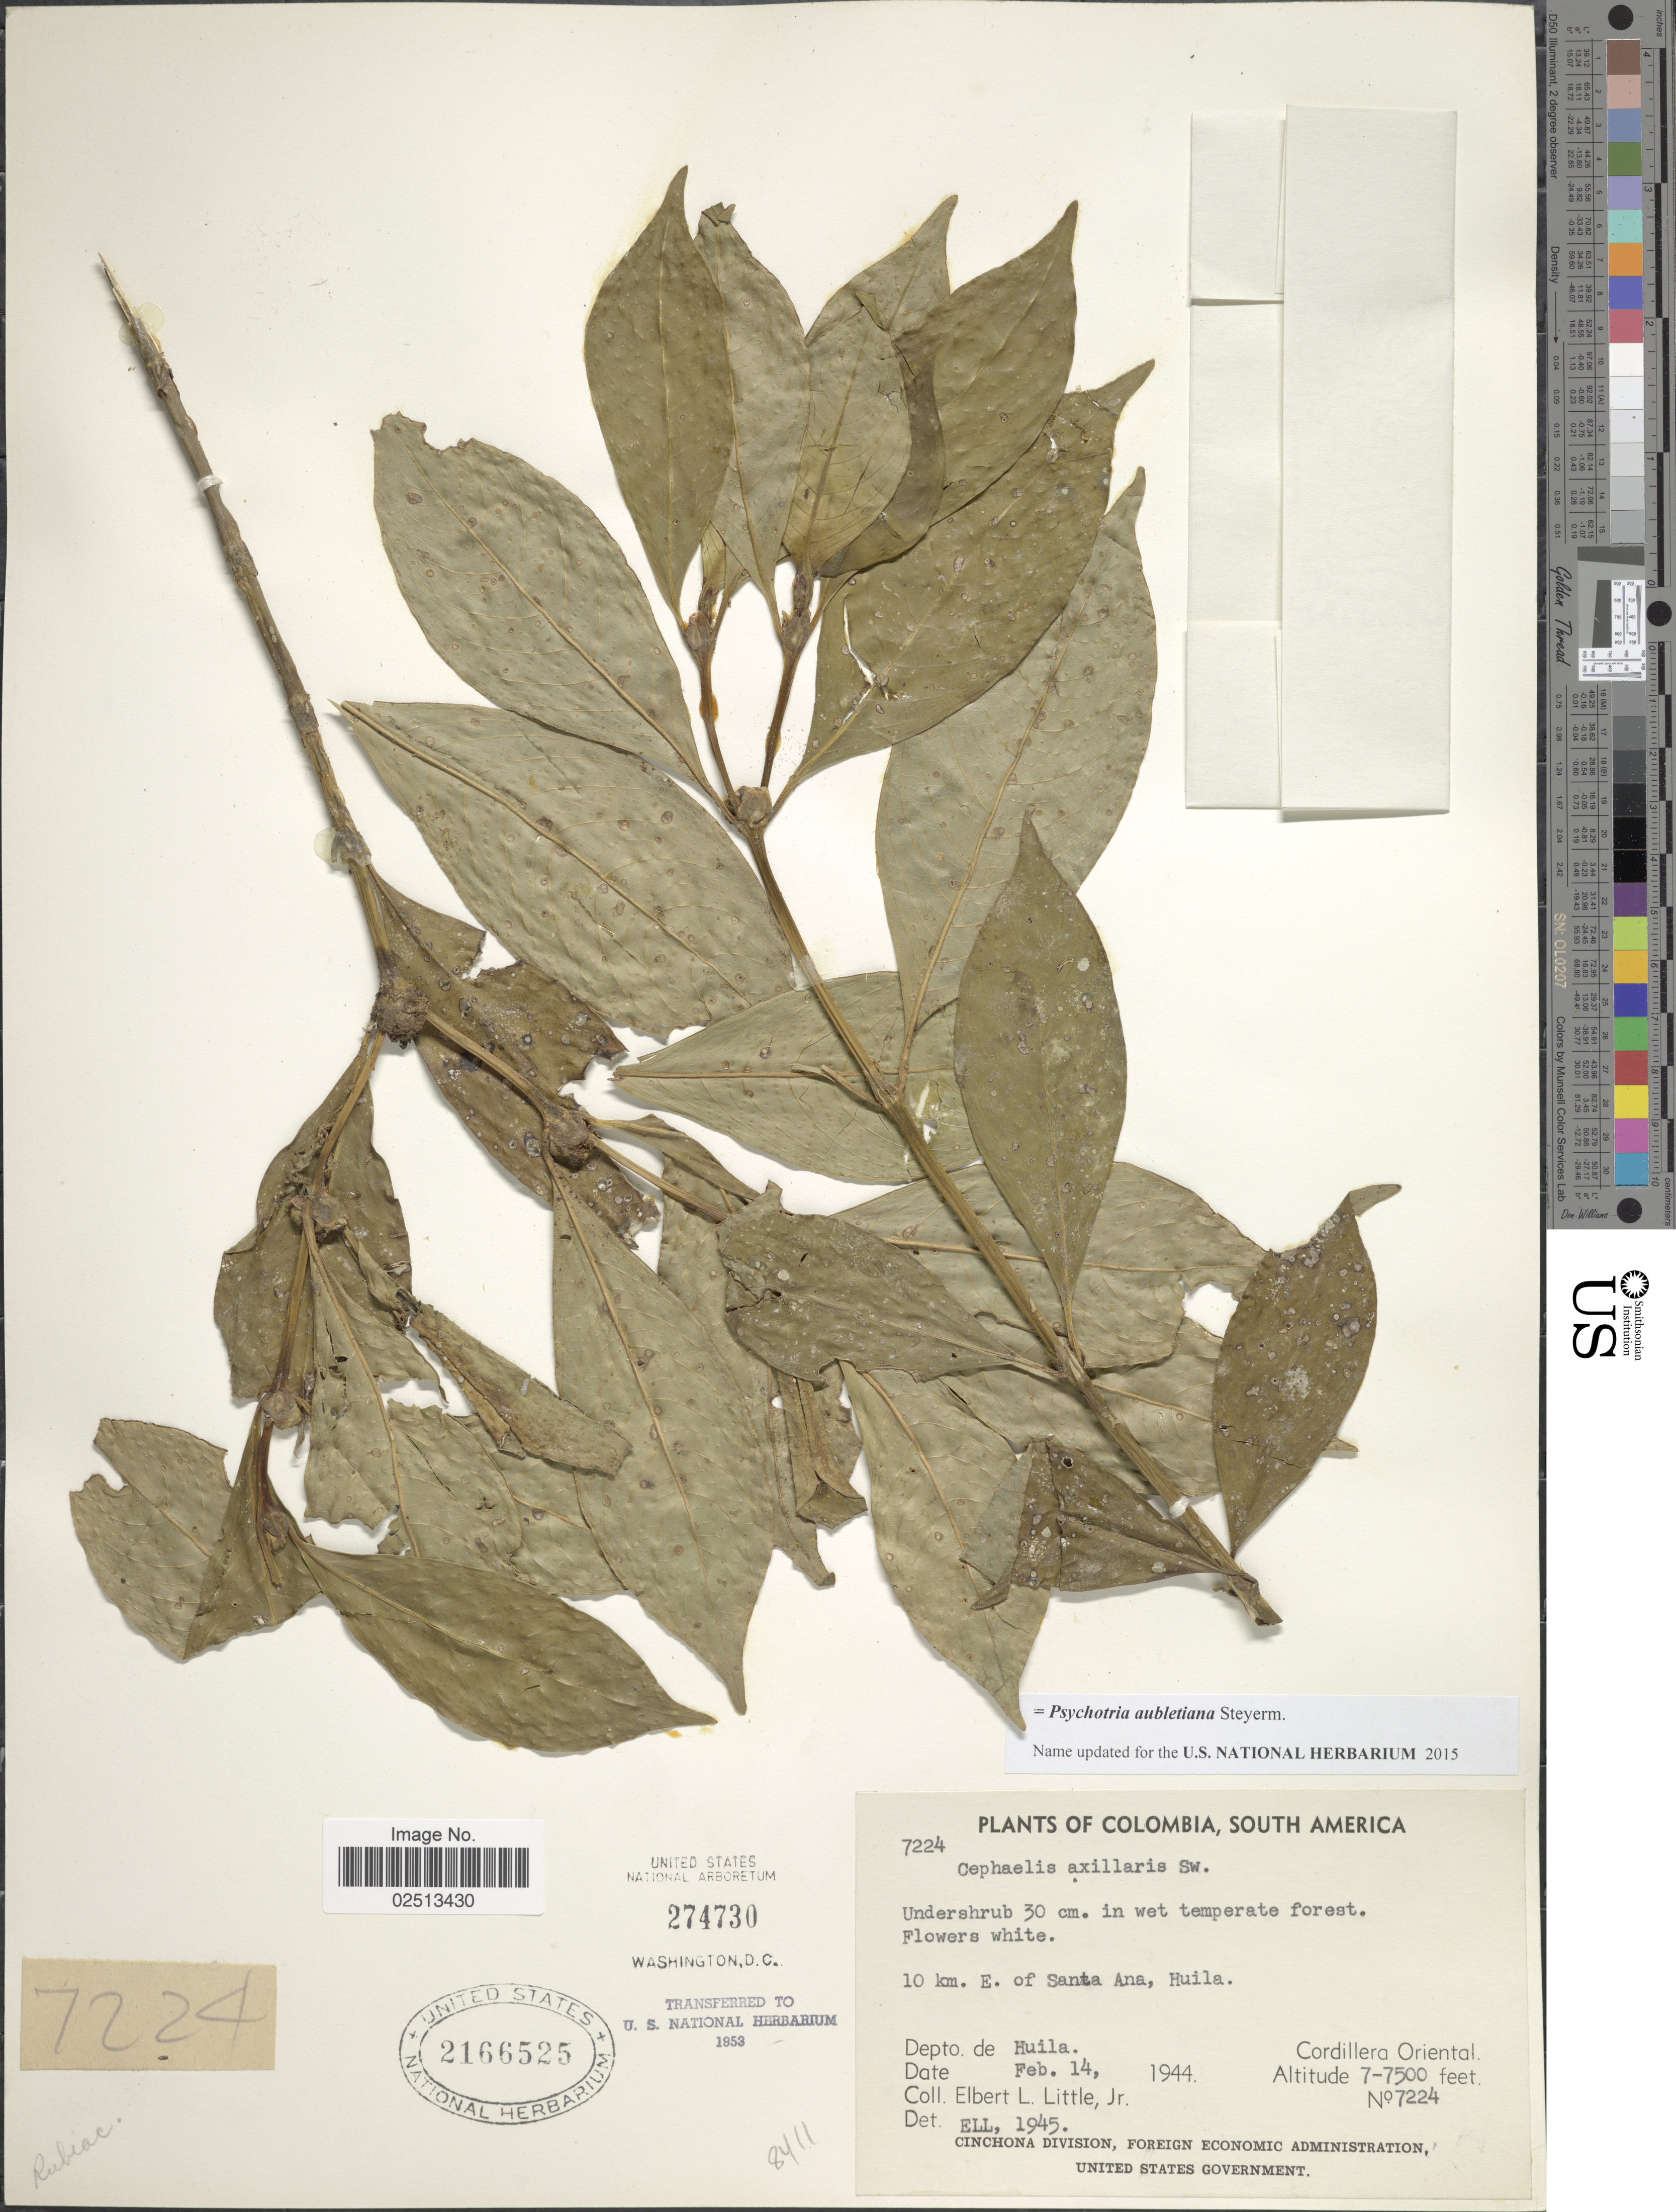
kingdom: Plantae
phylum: Tracheophyta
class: Magnoliopsida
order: Gentianales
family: Rubiaceae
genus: Psychotria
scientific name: Psychotria aubletiana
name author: Steyerm.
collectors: E. L. Little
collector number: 7224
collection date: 1944-02-14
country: Colombia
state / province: Huila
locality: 10 km E of Santa Ana, Depto. de Huila, Cordillera Oriental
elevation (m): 2134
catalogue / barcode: US 2166525